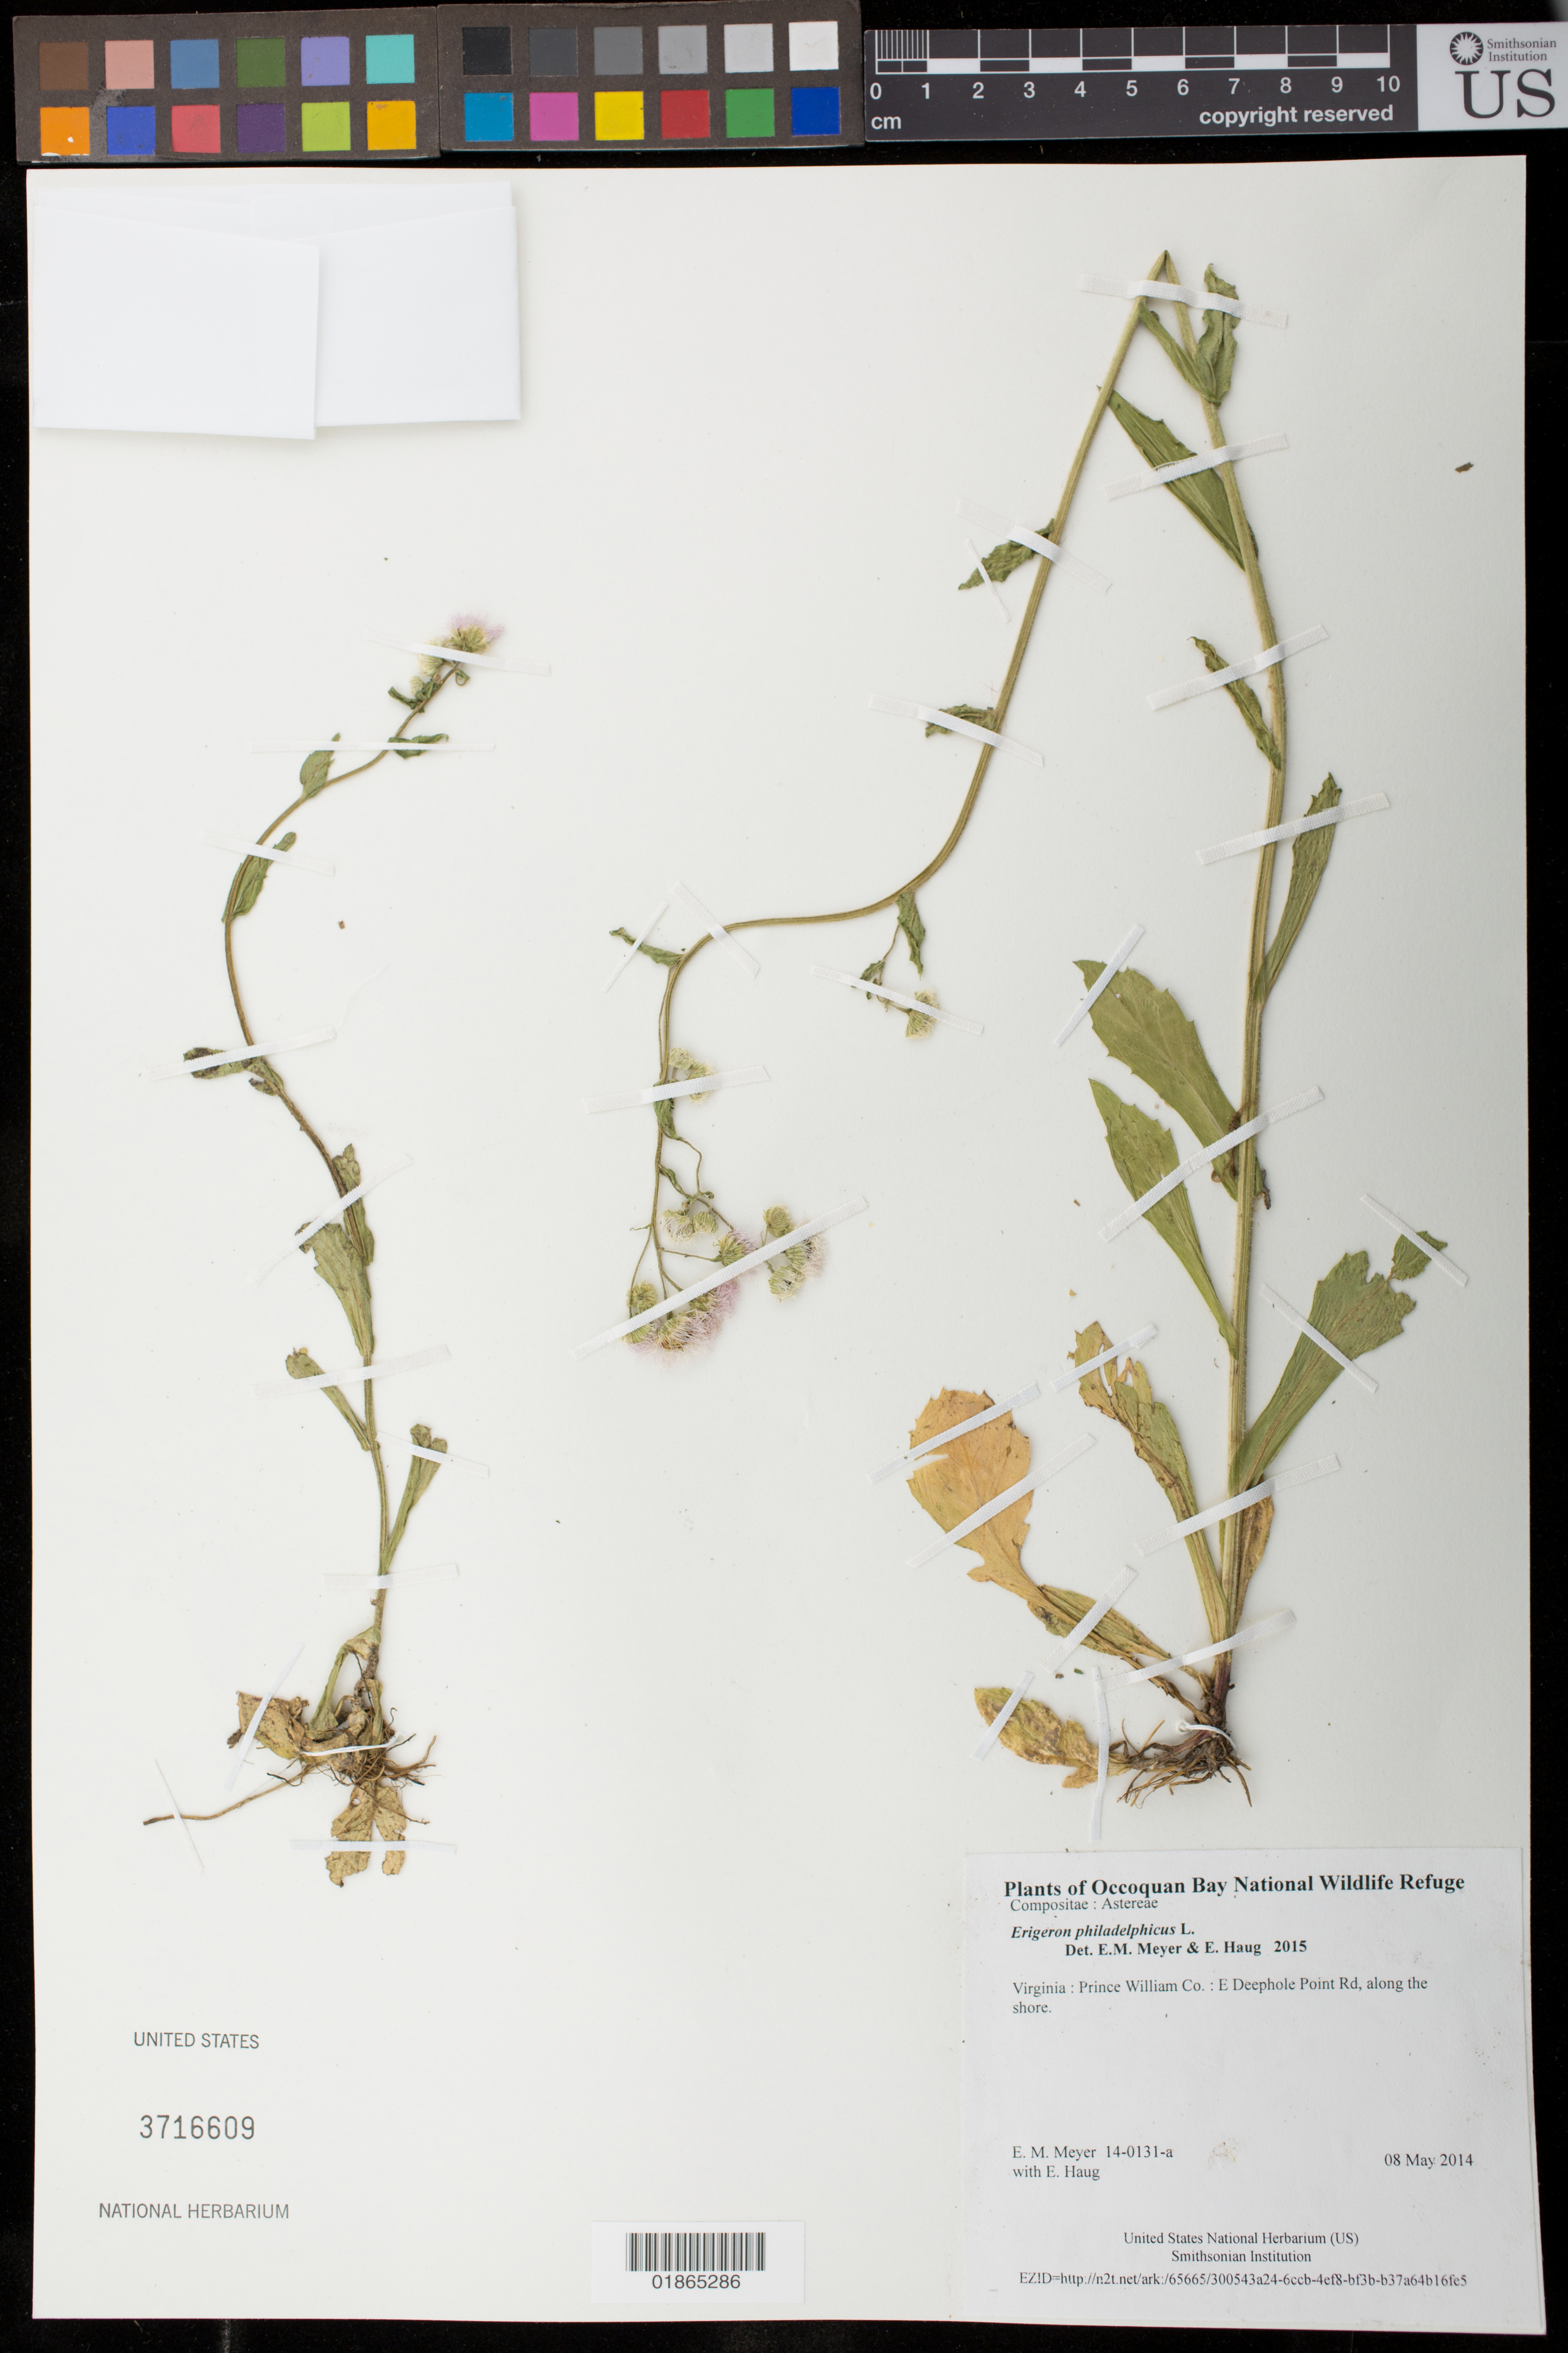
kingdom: Plantae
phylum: Tracheophyta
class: Magnoliopsida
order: Asterales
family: Asteraceae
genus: Erigeron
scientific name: Erigeron philadelphicus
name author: L.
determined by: Meyer, E. M.; Haug, E.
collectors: E. M. Meyer & E. Haug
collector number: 14-0131-a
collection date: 2014-05-08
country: United States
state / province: Virginia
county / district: Prince William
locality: E Deephole Point Rd, along the shore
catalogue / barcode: US 3716609